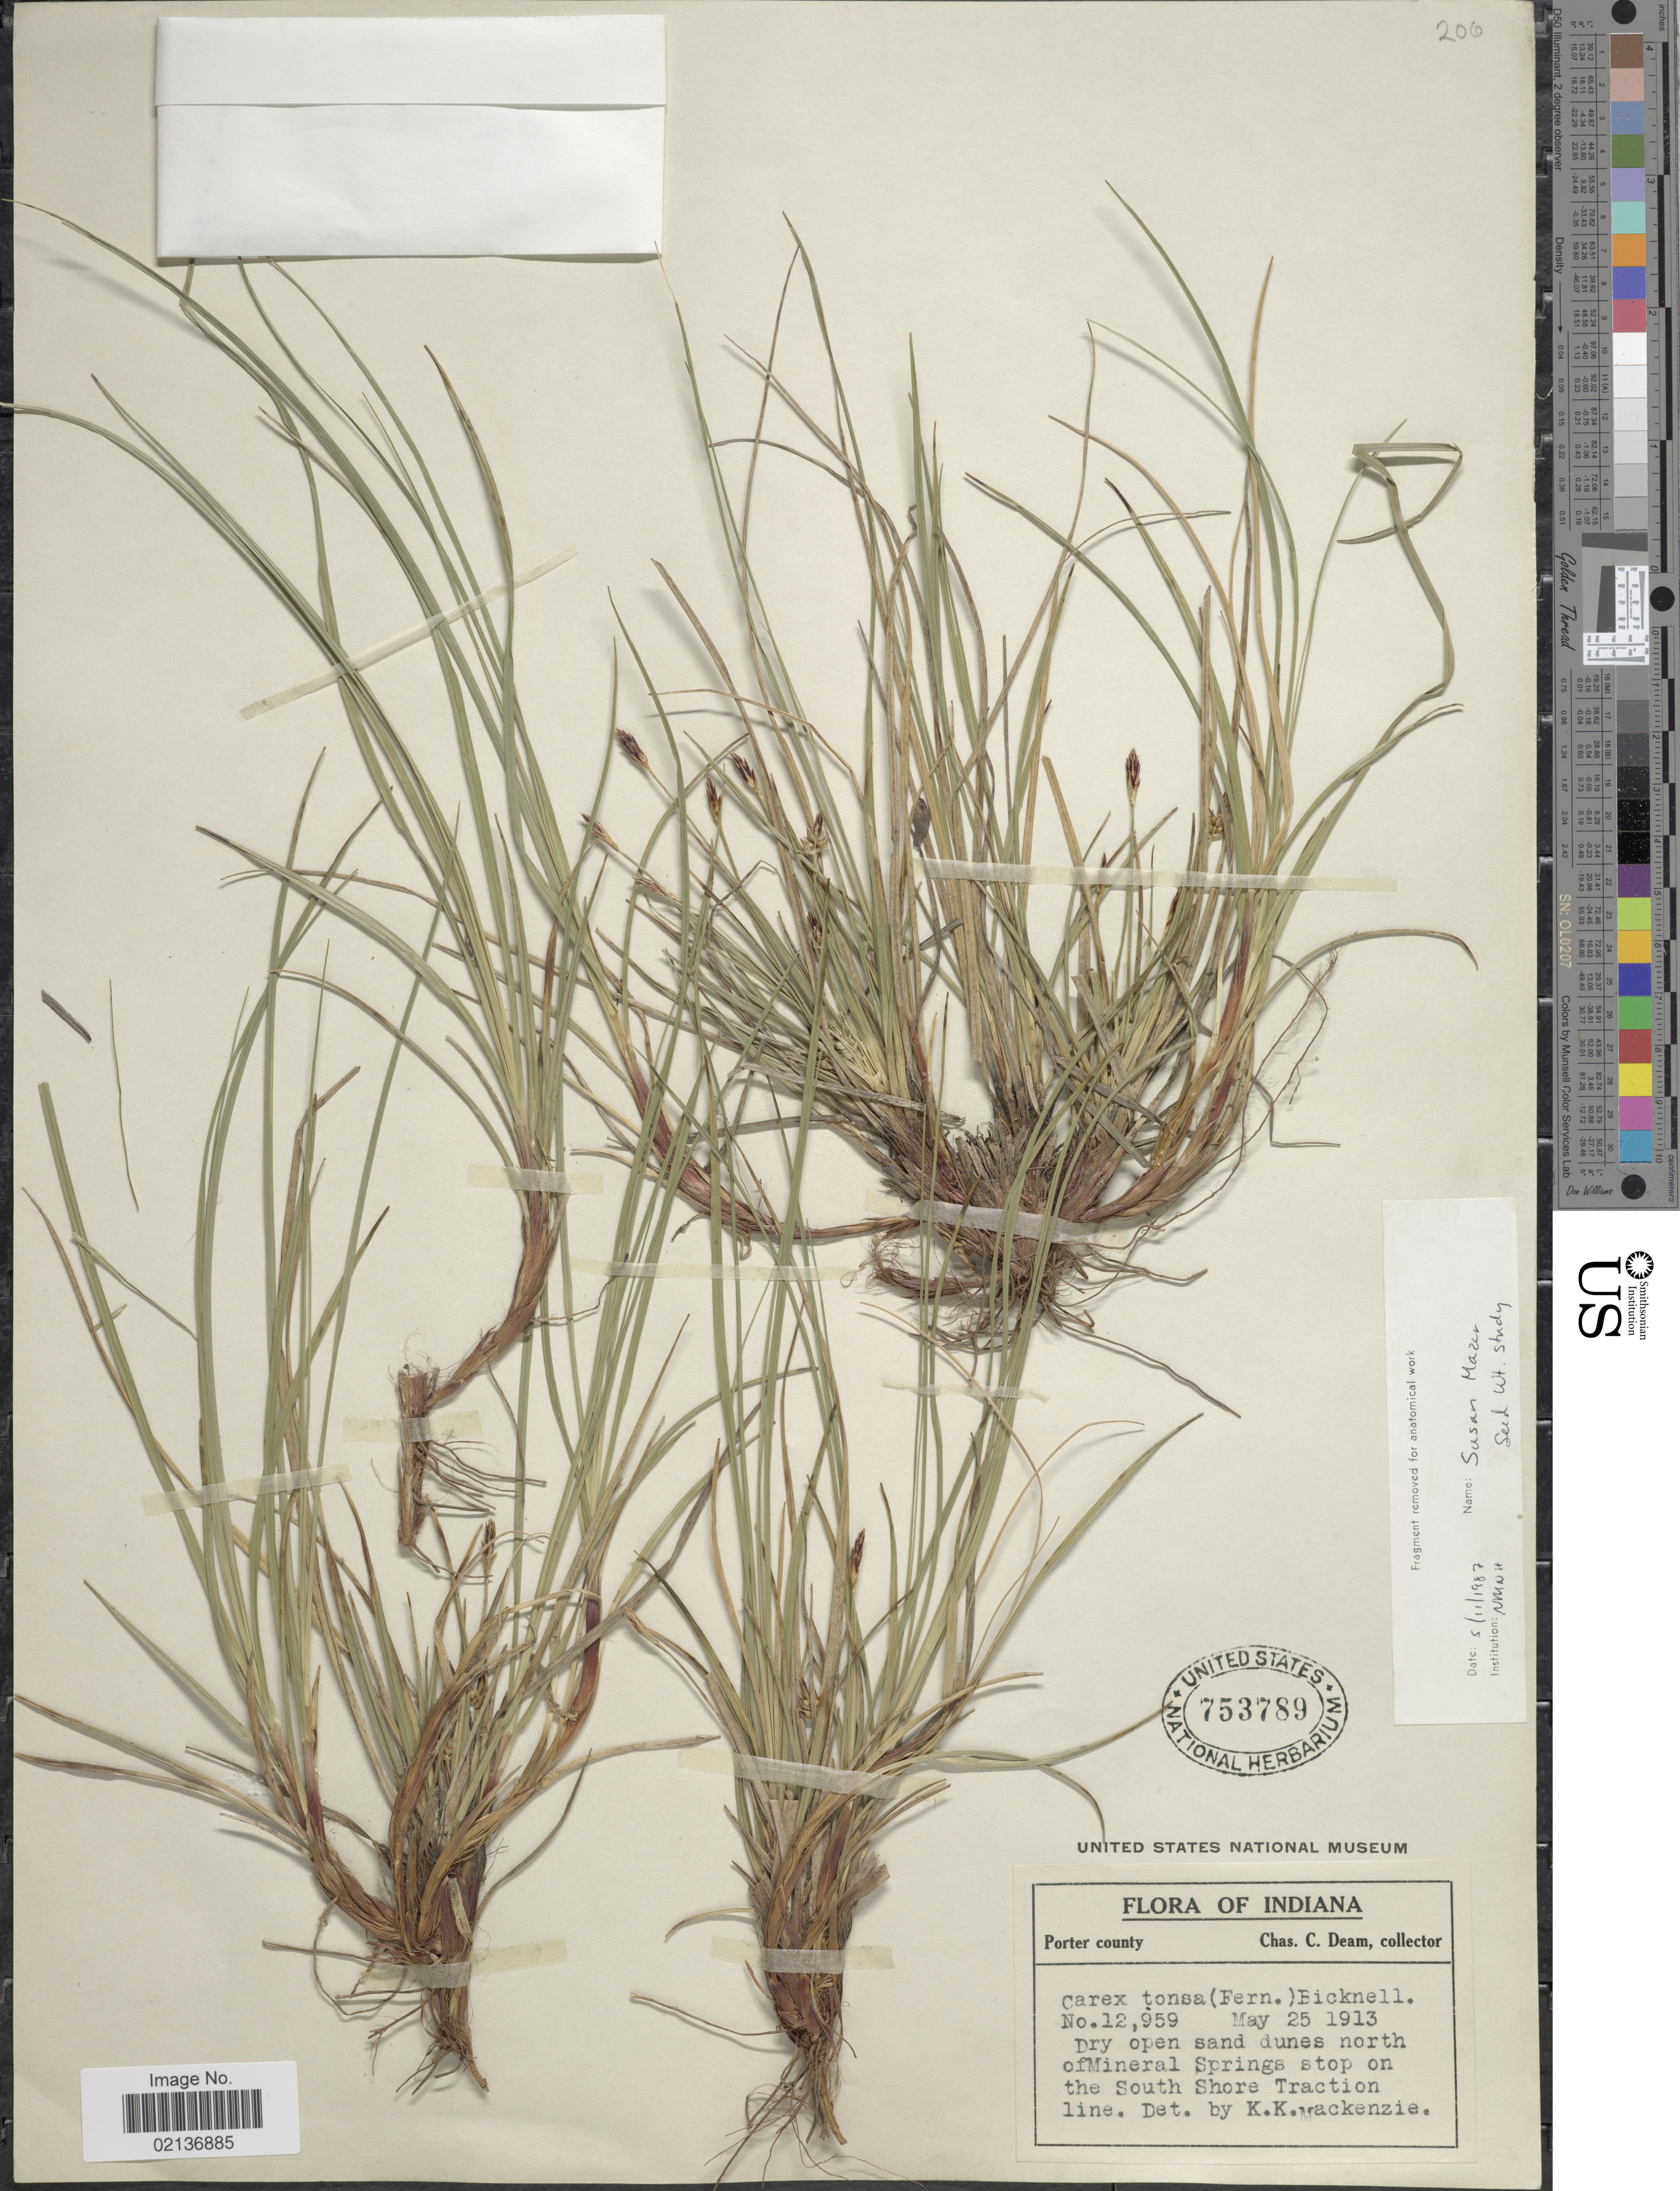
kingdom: Plantae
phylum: Tracheophyta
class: Liliopsida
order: Poales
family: Cyperaceae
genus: Carex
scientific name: Carex tonsa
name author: (Fernald) E.P. Bicknell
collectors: C. C. Deam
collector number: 12959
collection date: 1913-05-25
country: United States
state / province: Indiana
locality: Dry open sand dunes north of Mineral Springs stop on the South Shore Traction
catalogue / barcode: US 753789